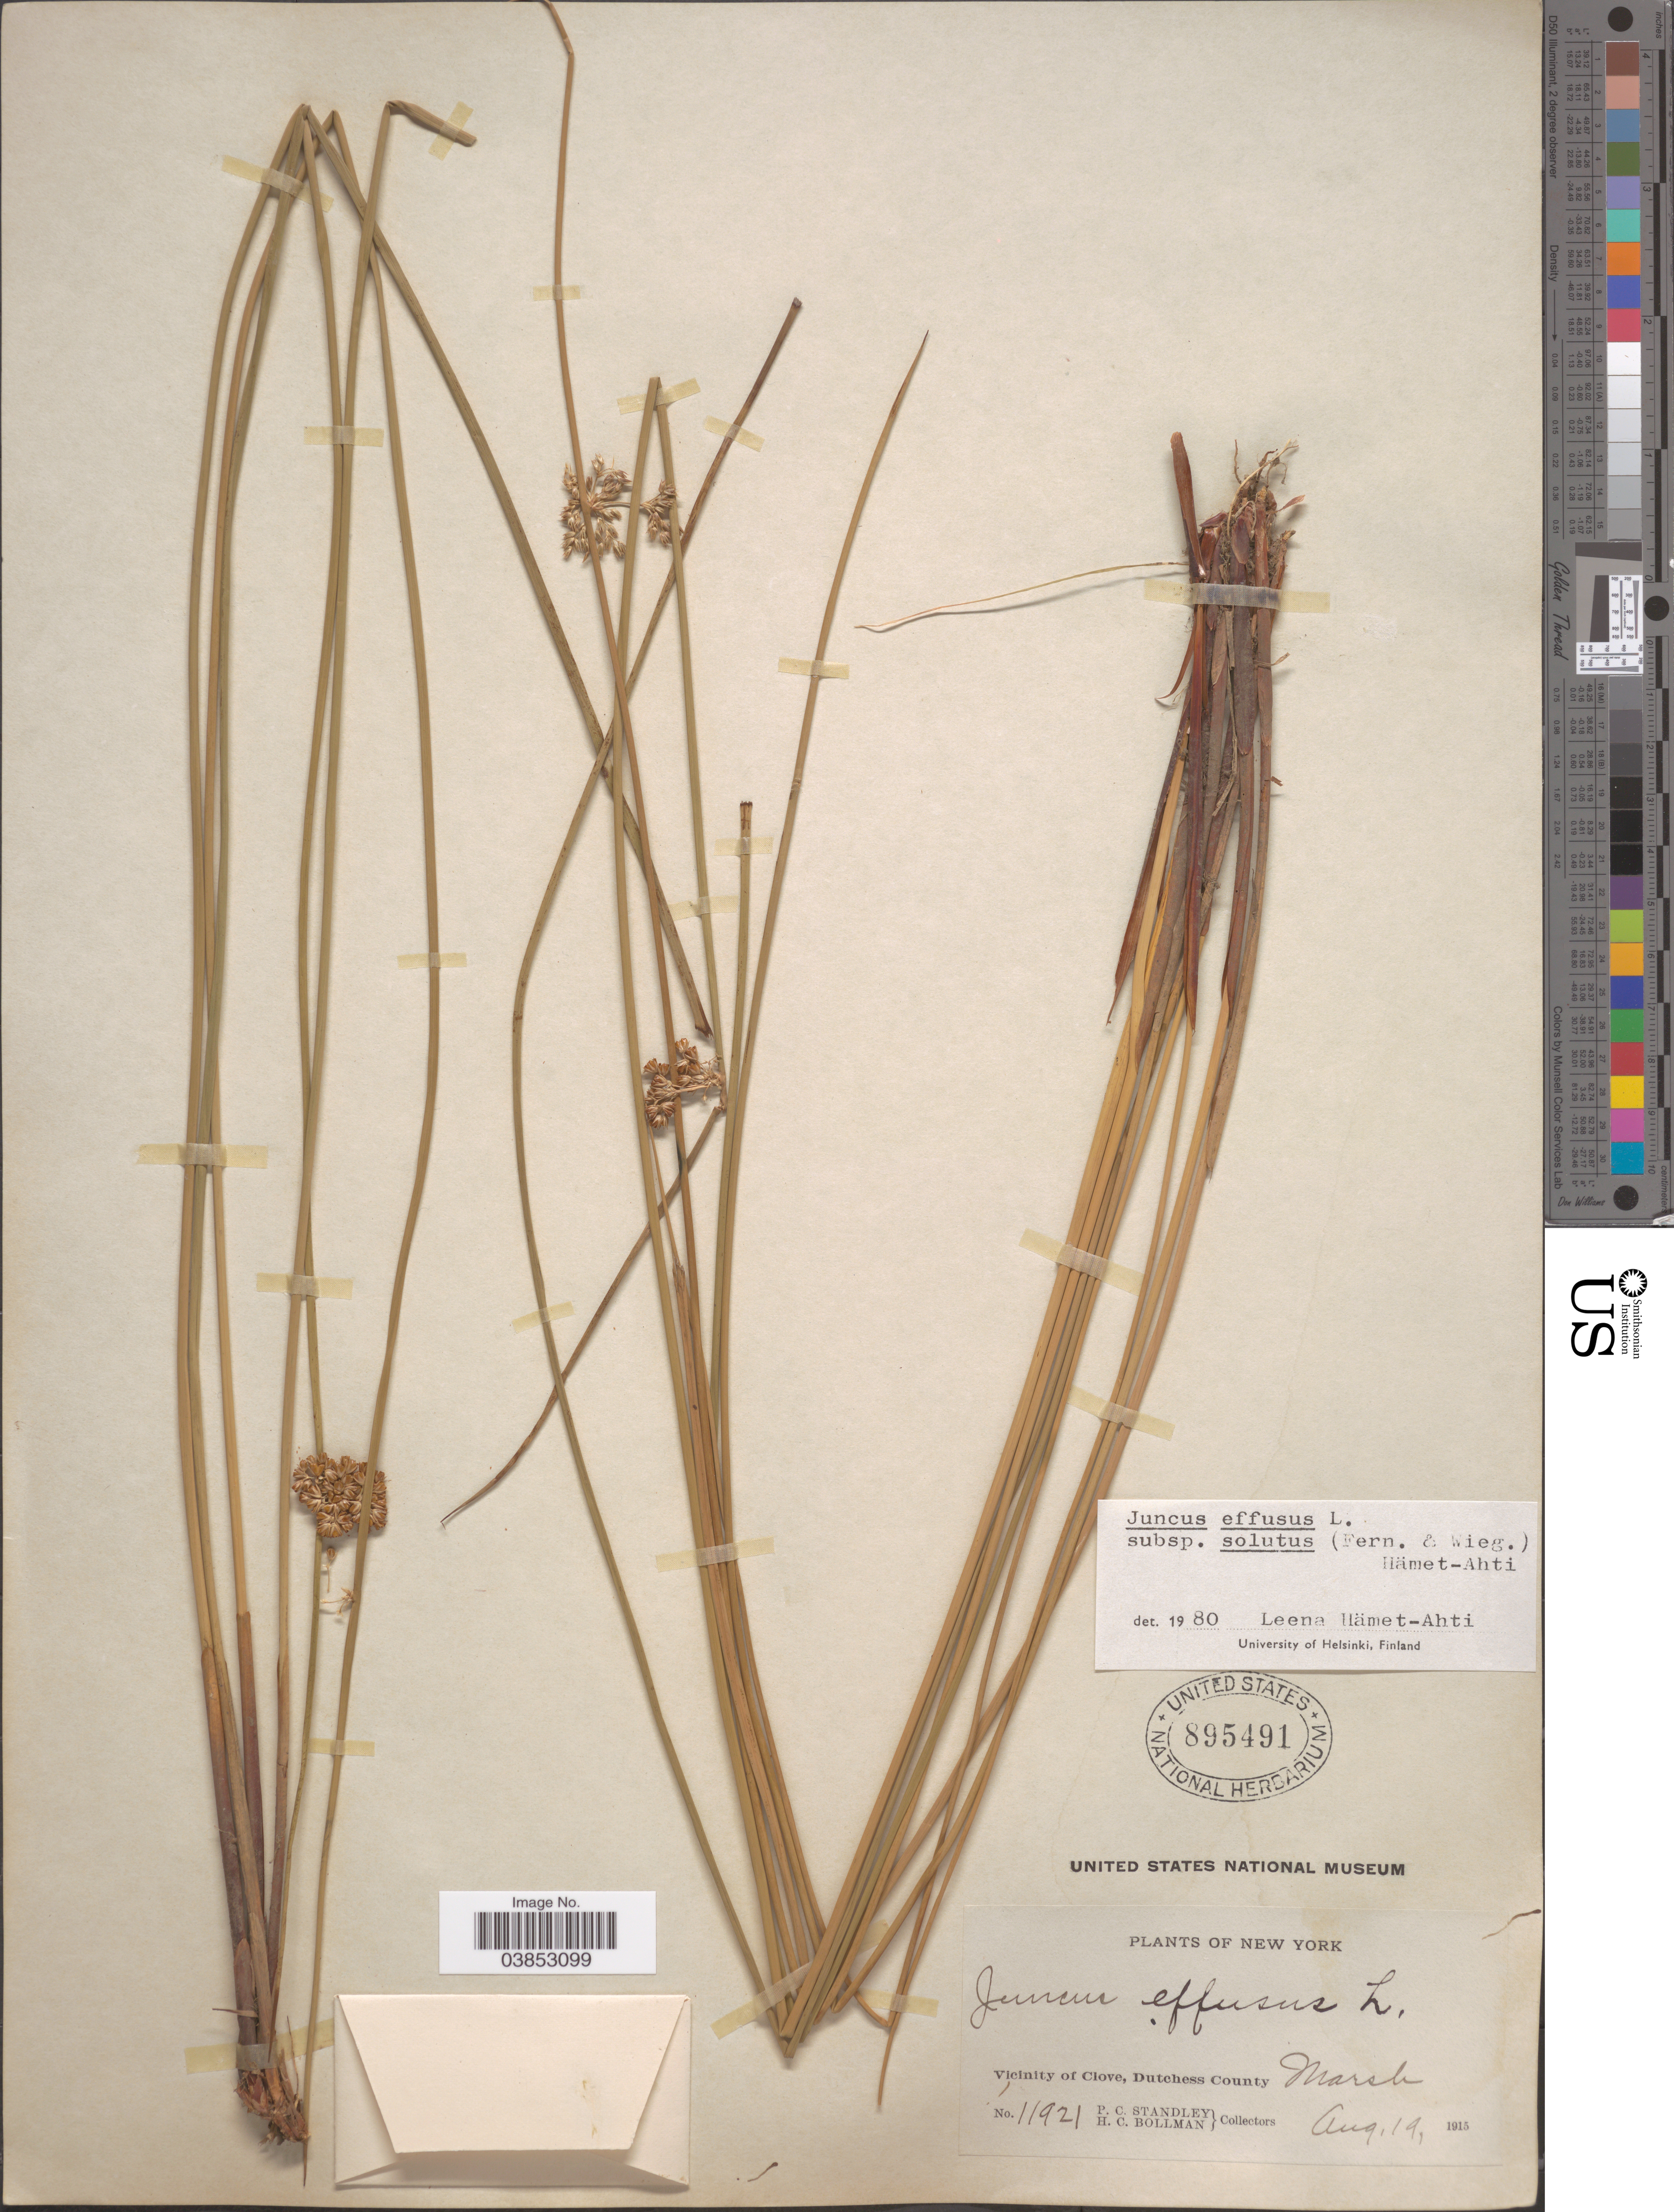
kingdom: Plantae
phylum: Tracheophyta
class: Liliopsida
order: Poales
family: Juncaceae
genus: Juncus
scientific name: Juncus effusus var. solutus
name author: Fernald & Wiegand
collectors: P. C. Standley & H. C. Bollman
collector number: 11921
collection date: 1915-08-19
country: United States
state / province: New York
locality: Vicinity of Clove, Dutchess County. Marsh.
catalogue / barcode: US 895491